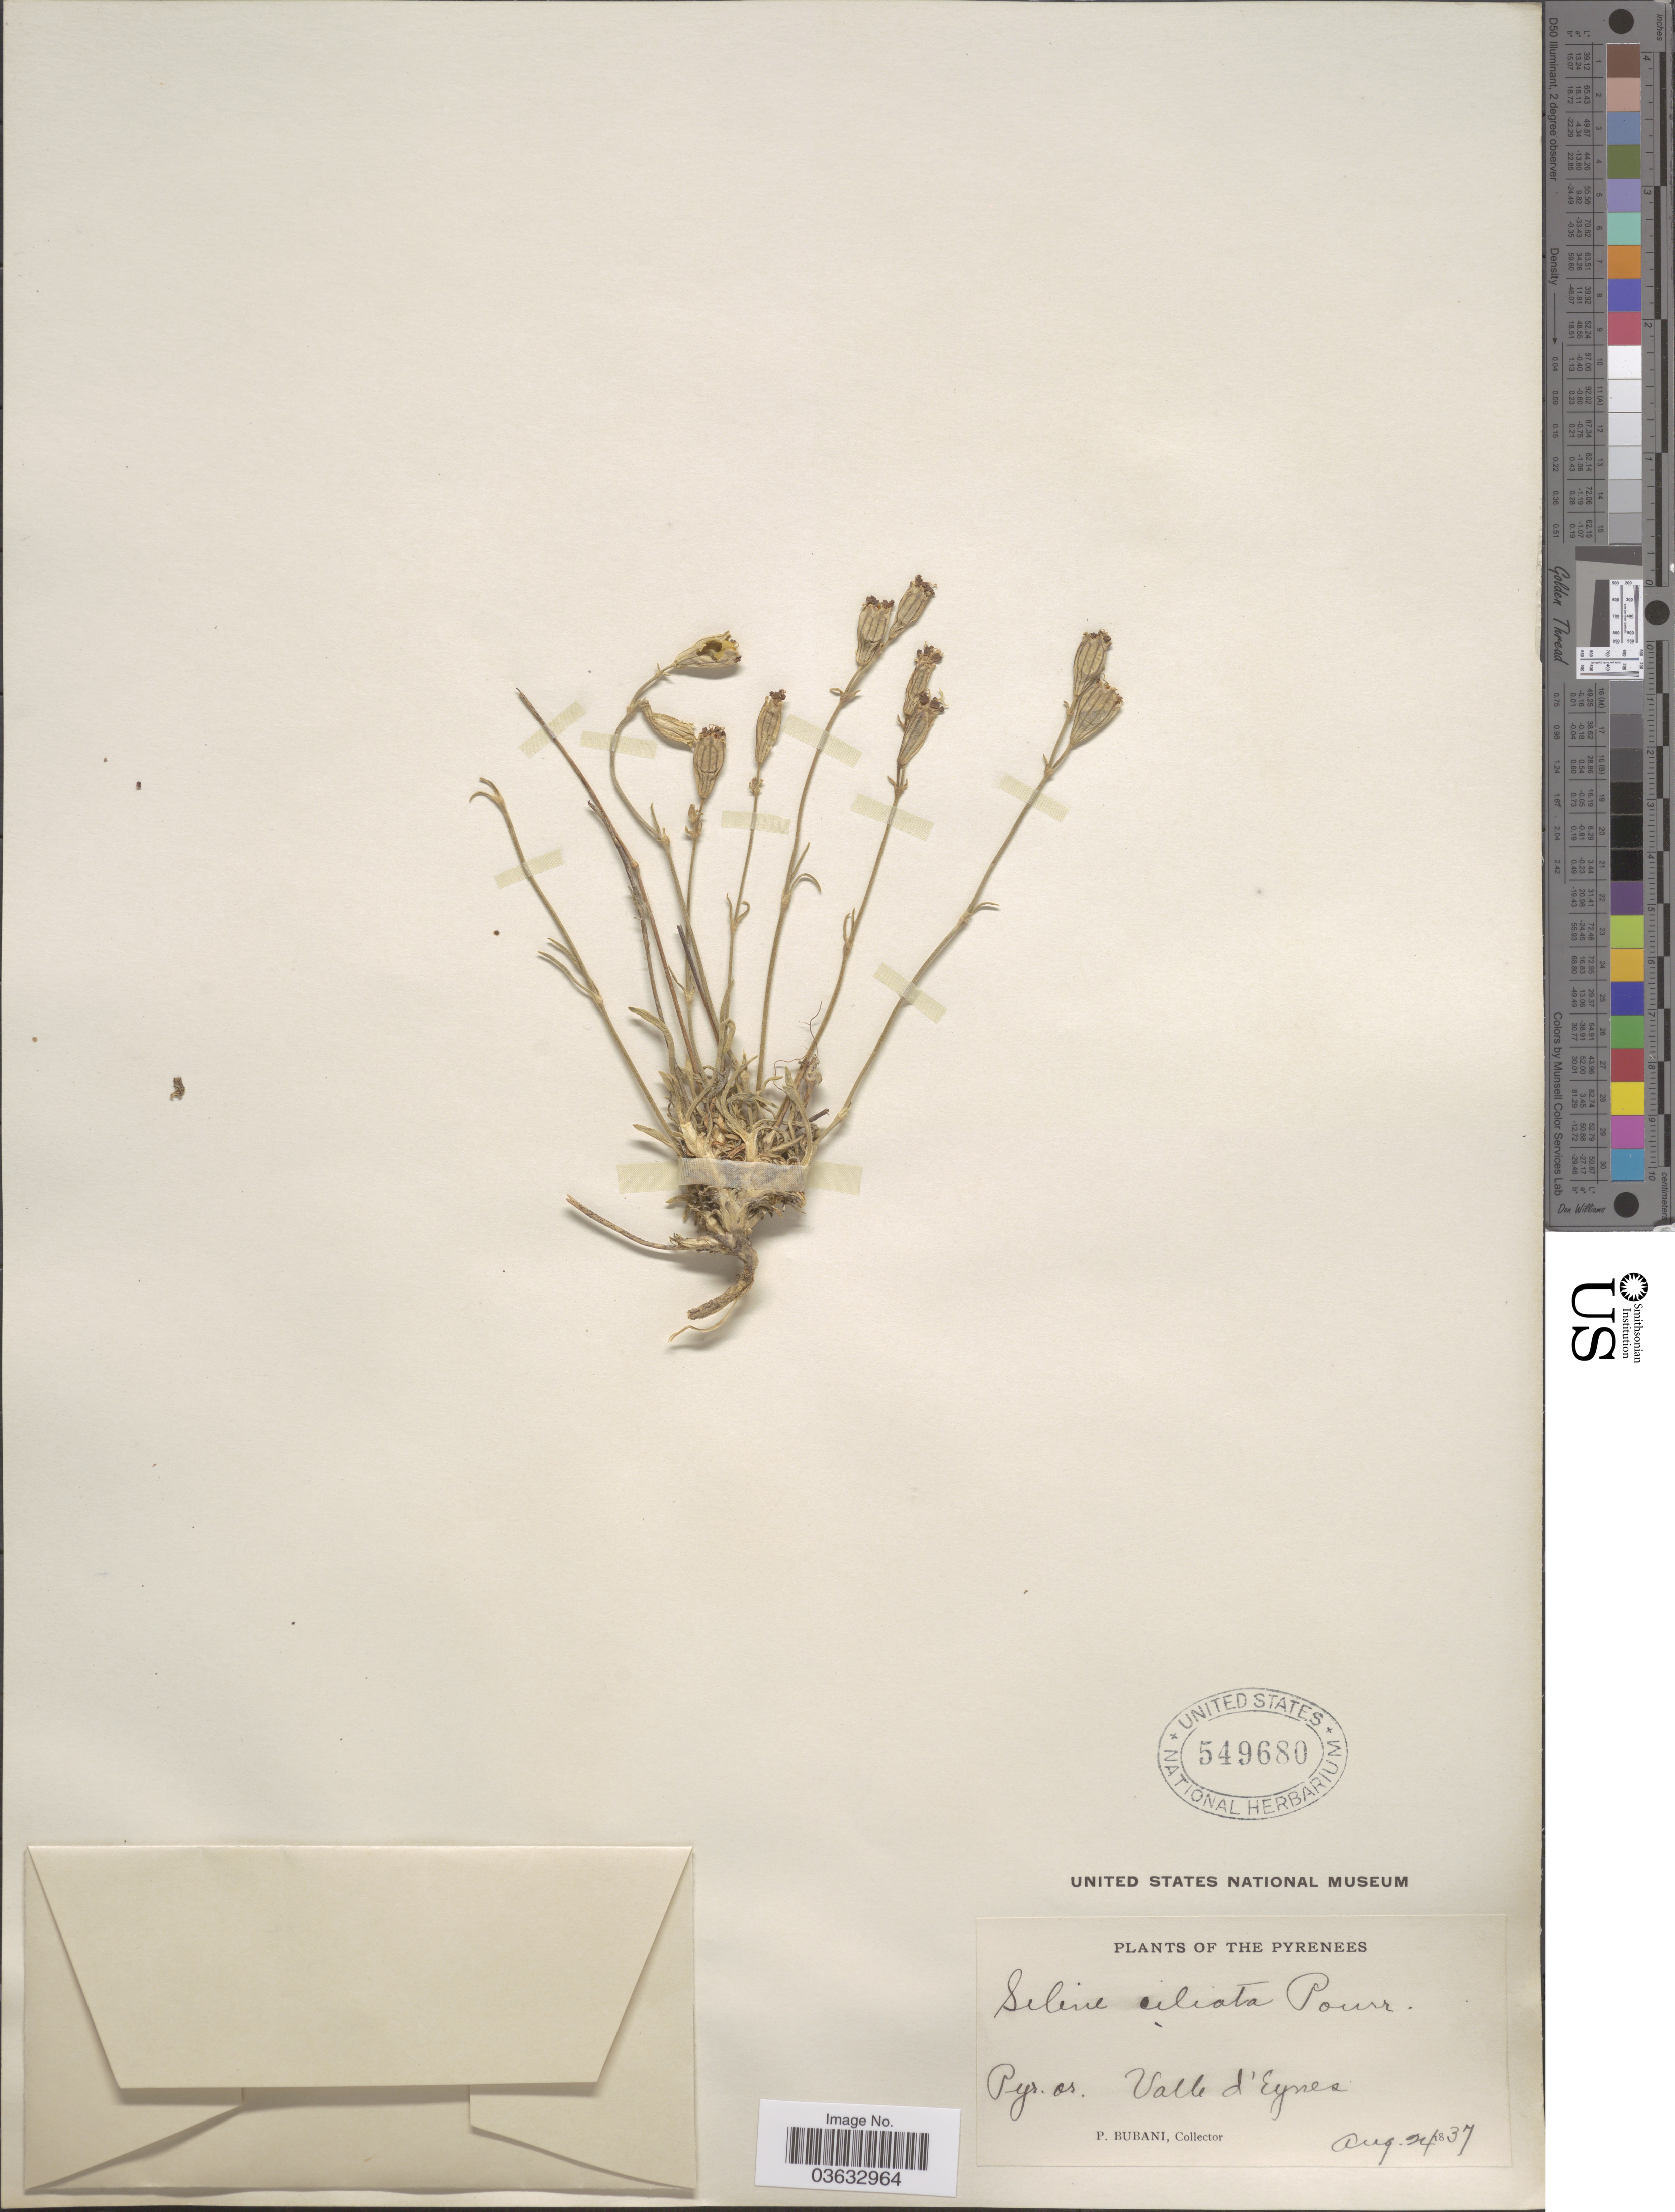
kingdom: Plantae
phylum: Tracheophyta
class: Magnoliopsida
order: Caryophyllales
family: Caryophyllaceae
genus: Silene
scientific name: Silene ciliata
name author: Pourr.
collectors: P. Bubani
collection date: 1837-08-24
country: France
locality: The Pyrenees. Pyr. or. Valle d'Eynes.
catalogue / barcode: US 549680